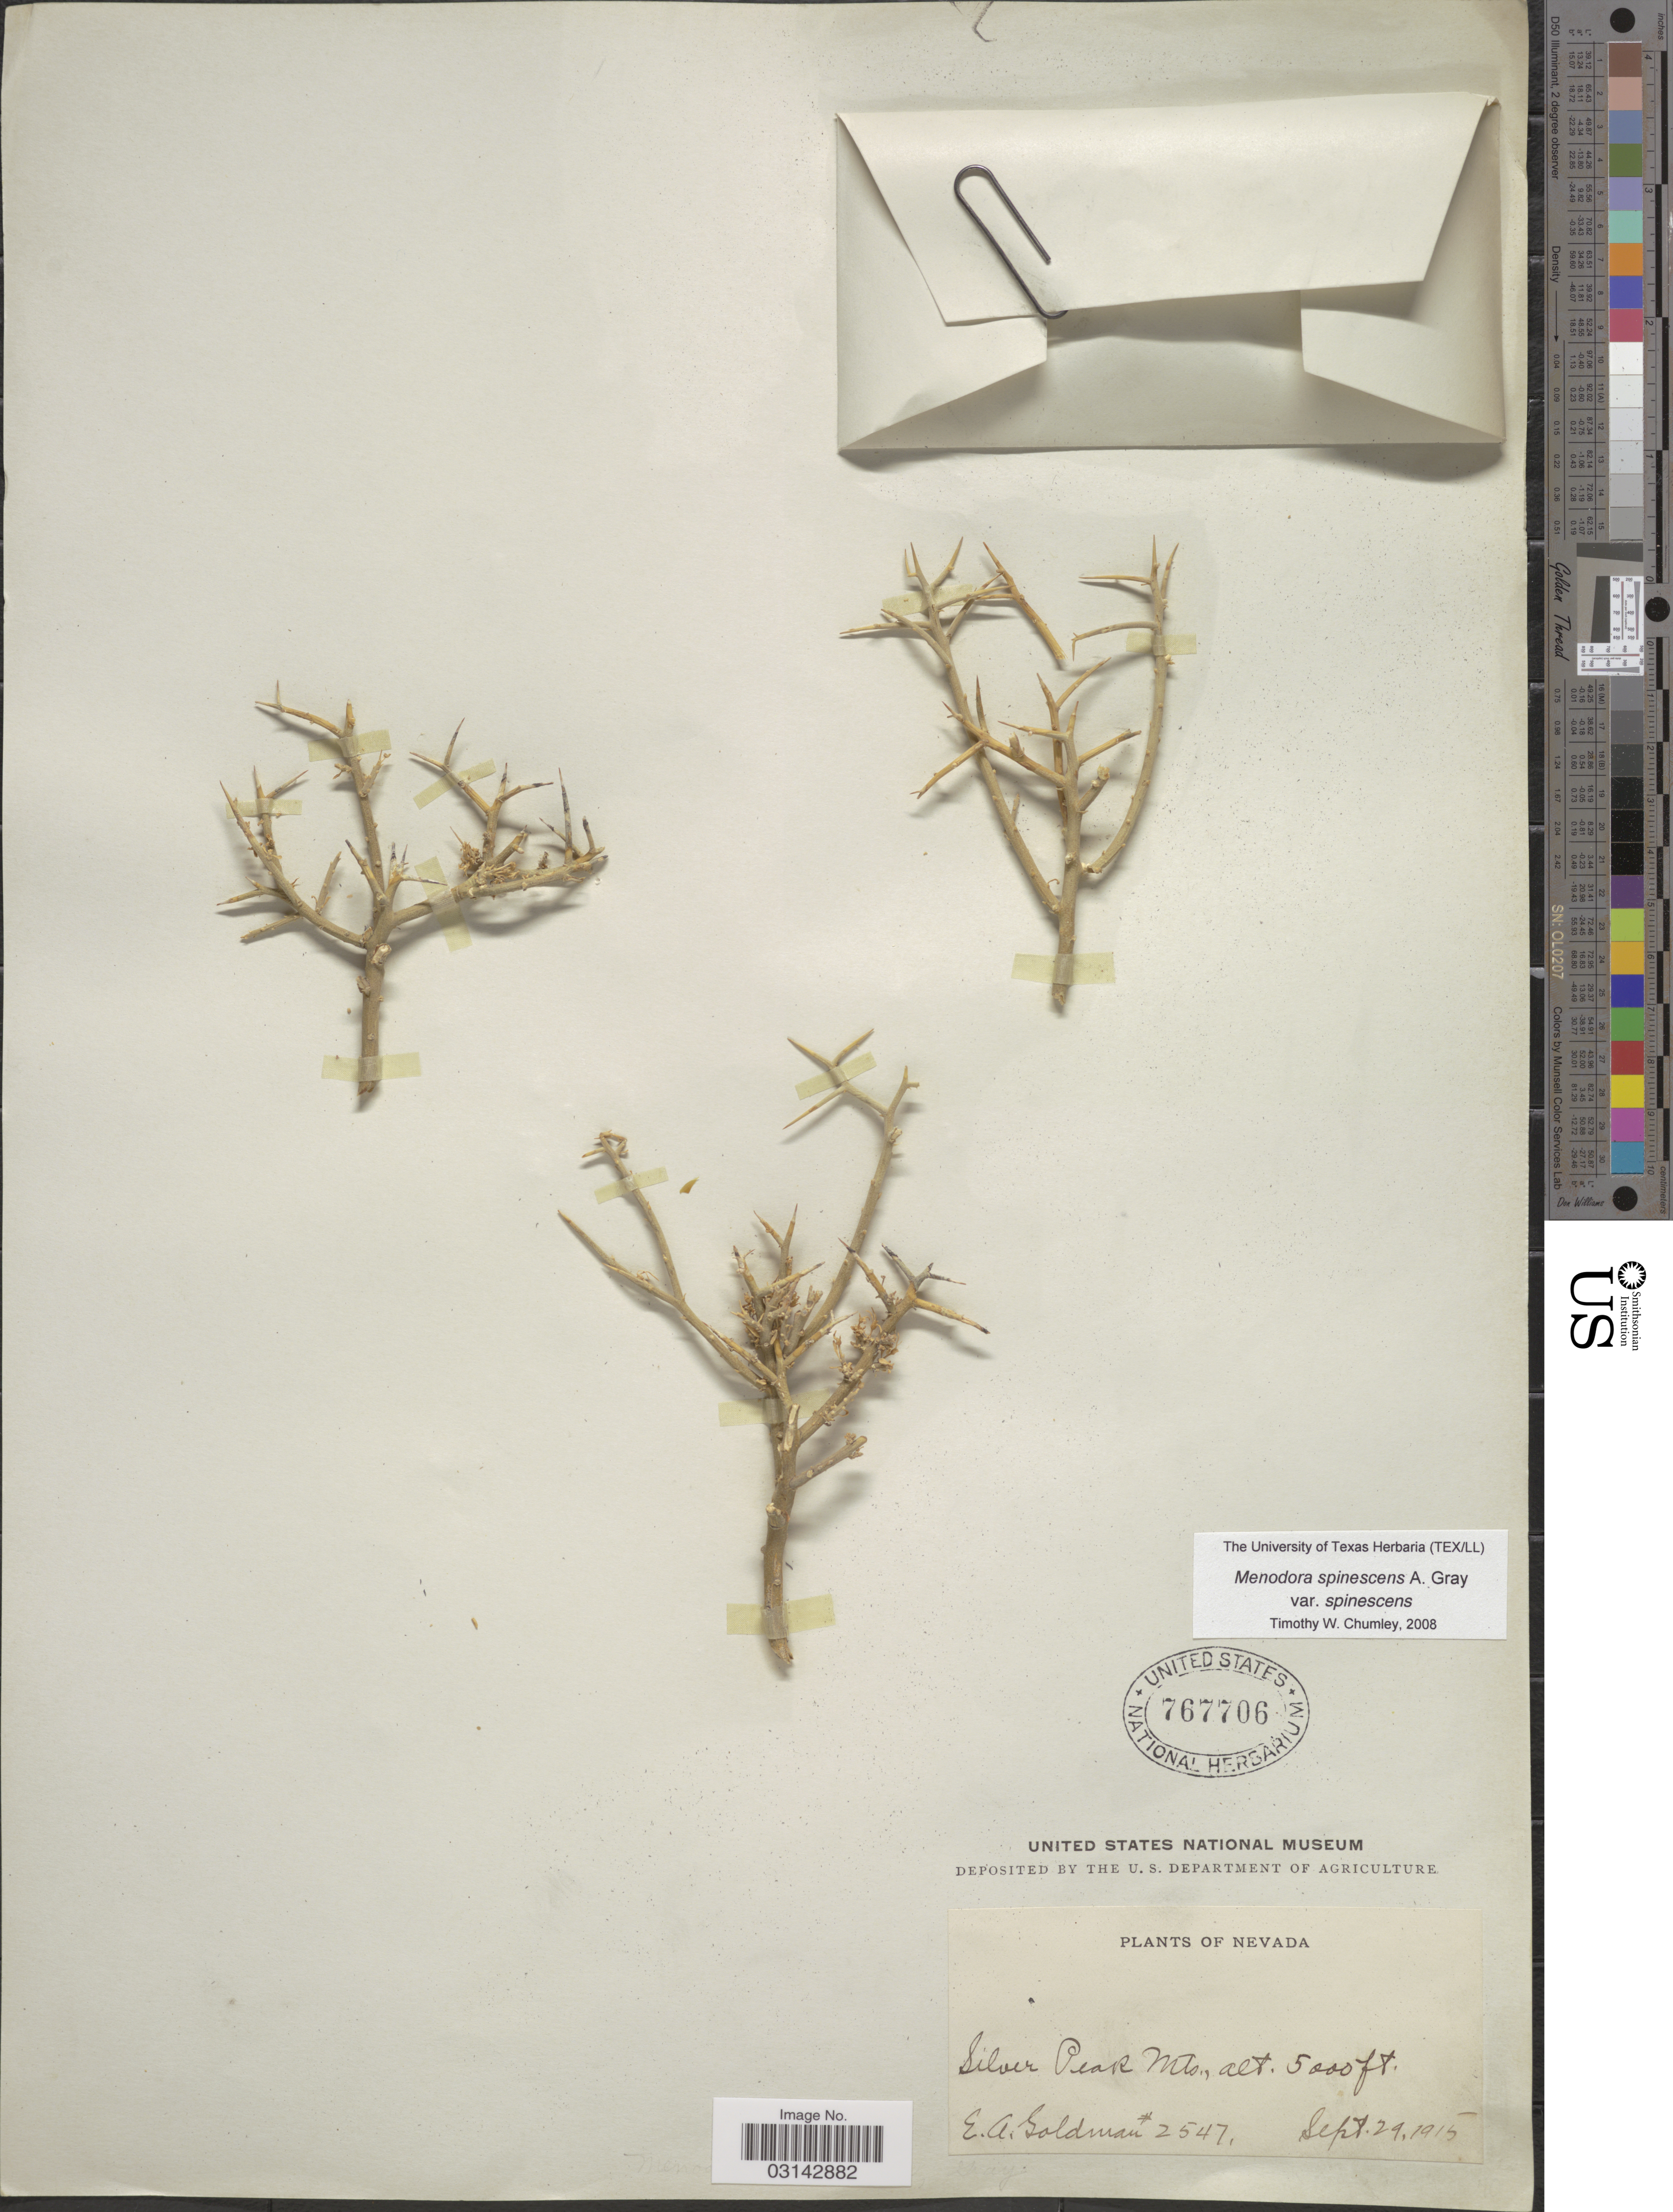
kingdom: Plantae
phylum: Tracheophyta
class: Magnoliopsida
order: Lamiales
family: Oleaceae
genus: Menodora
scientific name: Menodora spinescens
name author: A. Gray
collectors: E. A. Goldman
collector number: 2547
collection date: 1915-09-29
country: United States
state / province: Nevada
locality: Silver Peak Mts.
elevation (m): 1524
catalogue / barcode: US 767706